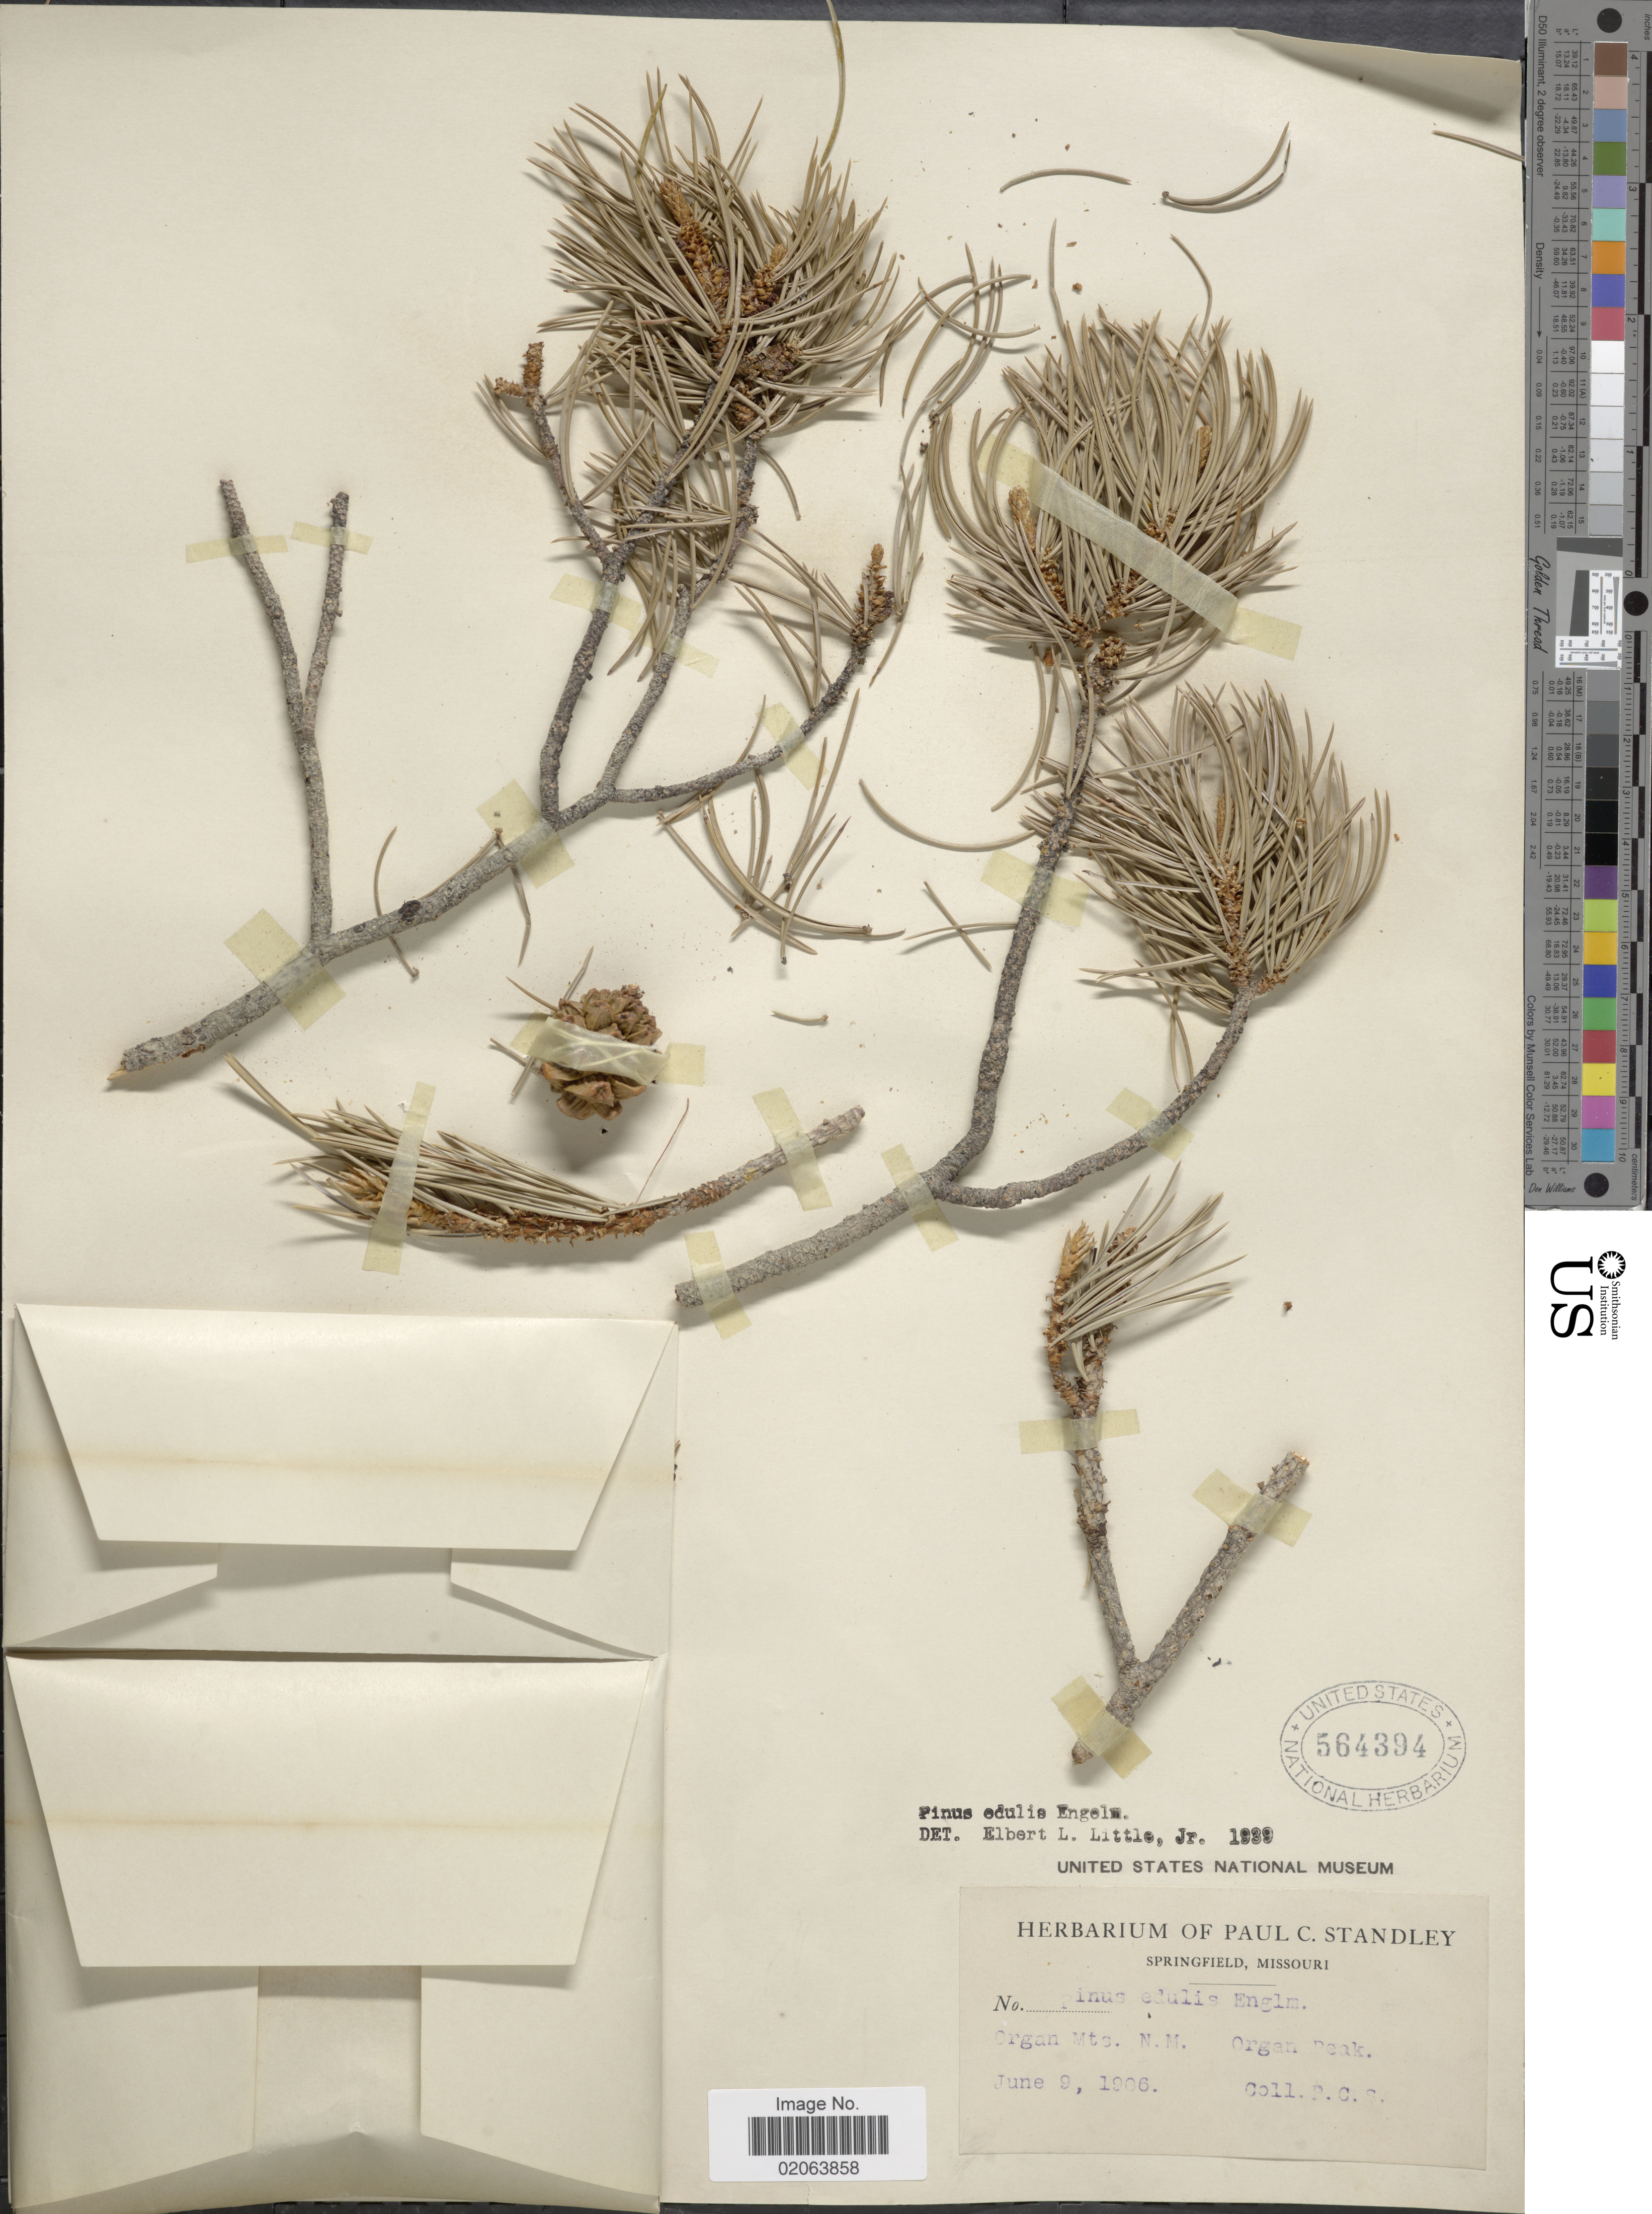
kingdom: Plantae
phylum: Tracheophyta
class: Pinopsida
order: Pinales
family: Pinaceae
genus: Pinus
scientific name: Pinus edulis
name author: Engelm.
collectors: P. C. Standley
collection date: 1906-06-09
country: United States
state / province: New Mexico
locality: Organ Mts., Organ Peak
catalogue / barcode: US 564394